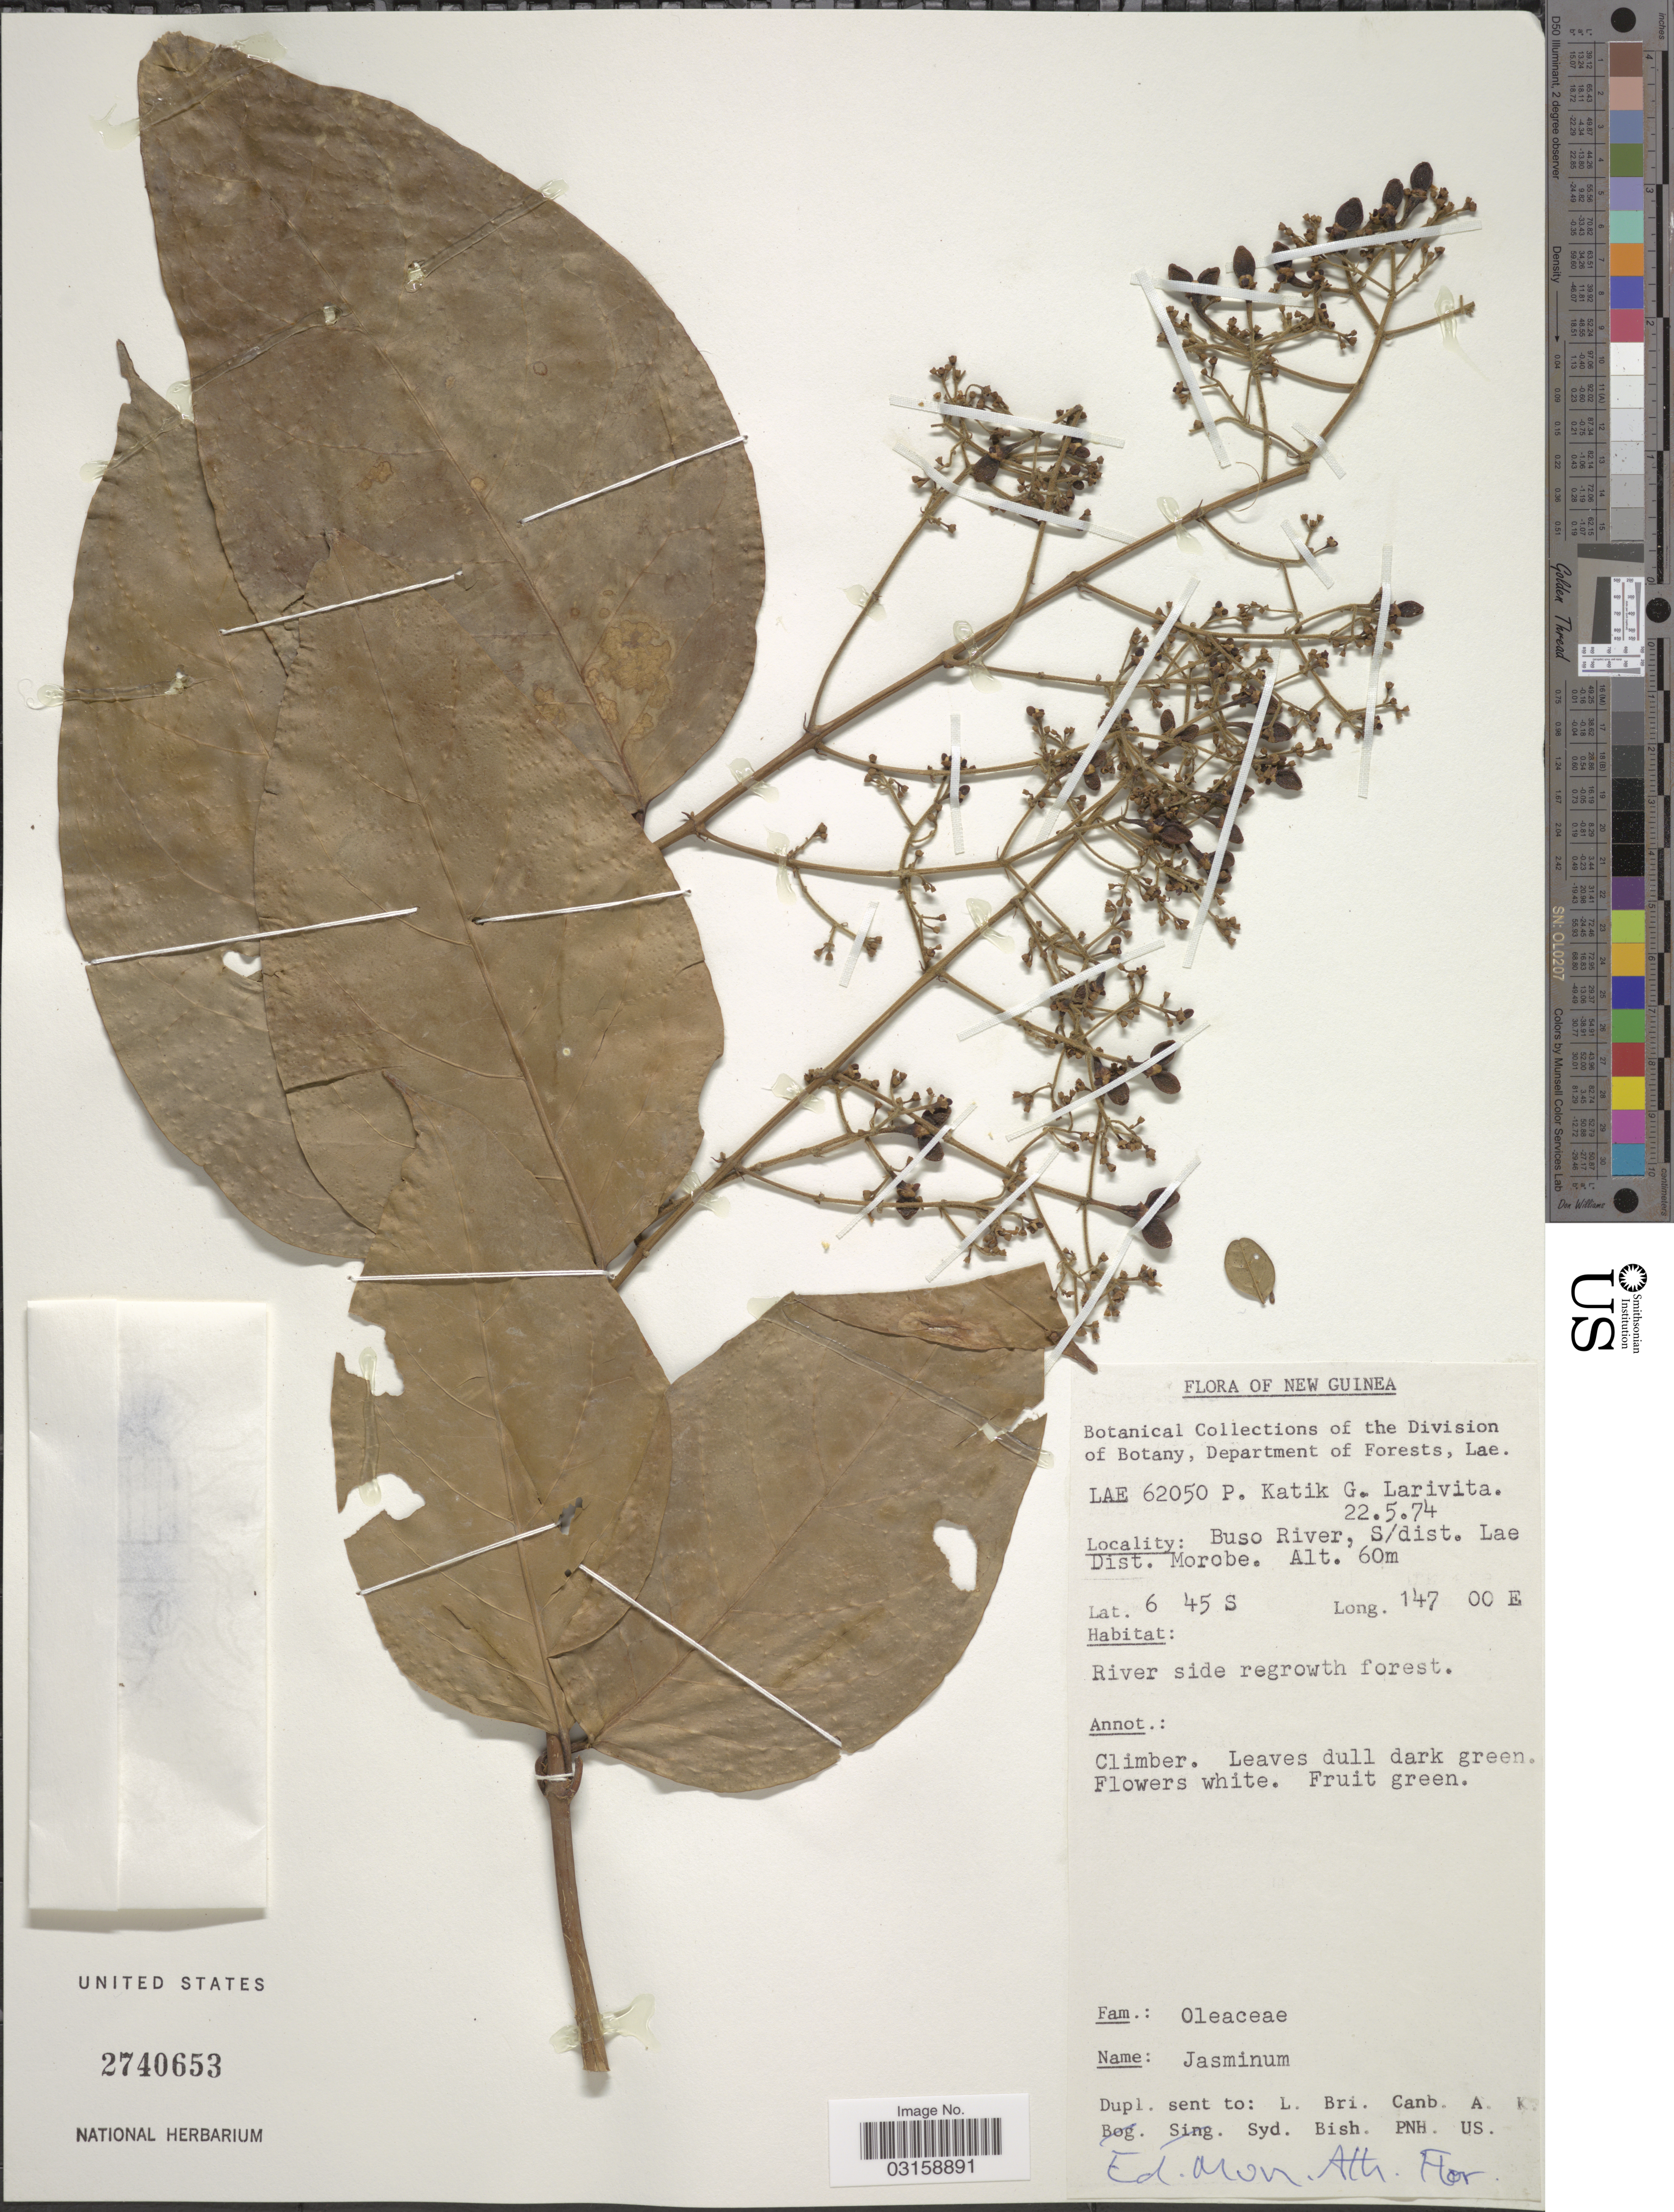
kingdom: Plantae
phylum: Tracheophyta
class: Magnoliopsida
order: Lamiales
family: Oleaceae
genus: Jasminum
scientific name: Jasminum sp.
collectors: P. Katik & G. Larivita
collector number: LAE62050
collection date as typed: Transcribed d/m/y: 22/5/74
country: Papua New Guinea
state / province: Morobe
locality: New Guinea. Buso River, S/dist. Lae.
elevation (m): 60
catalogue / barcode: US 2740653